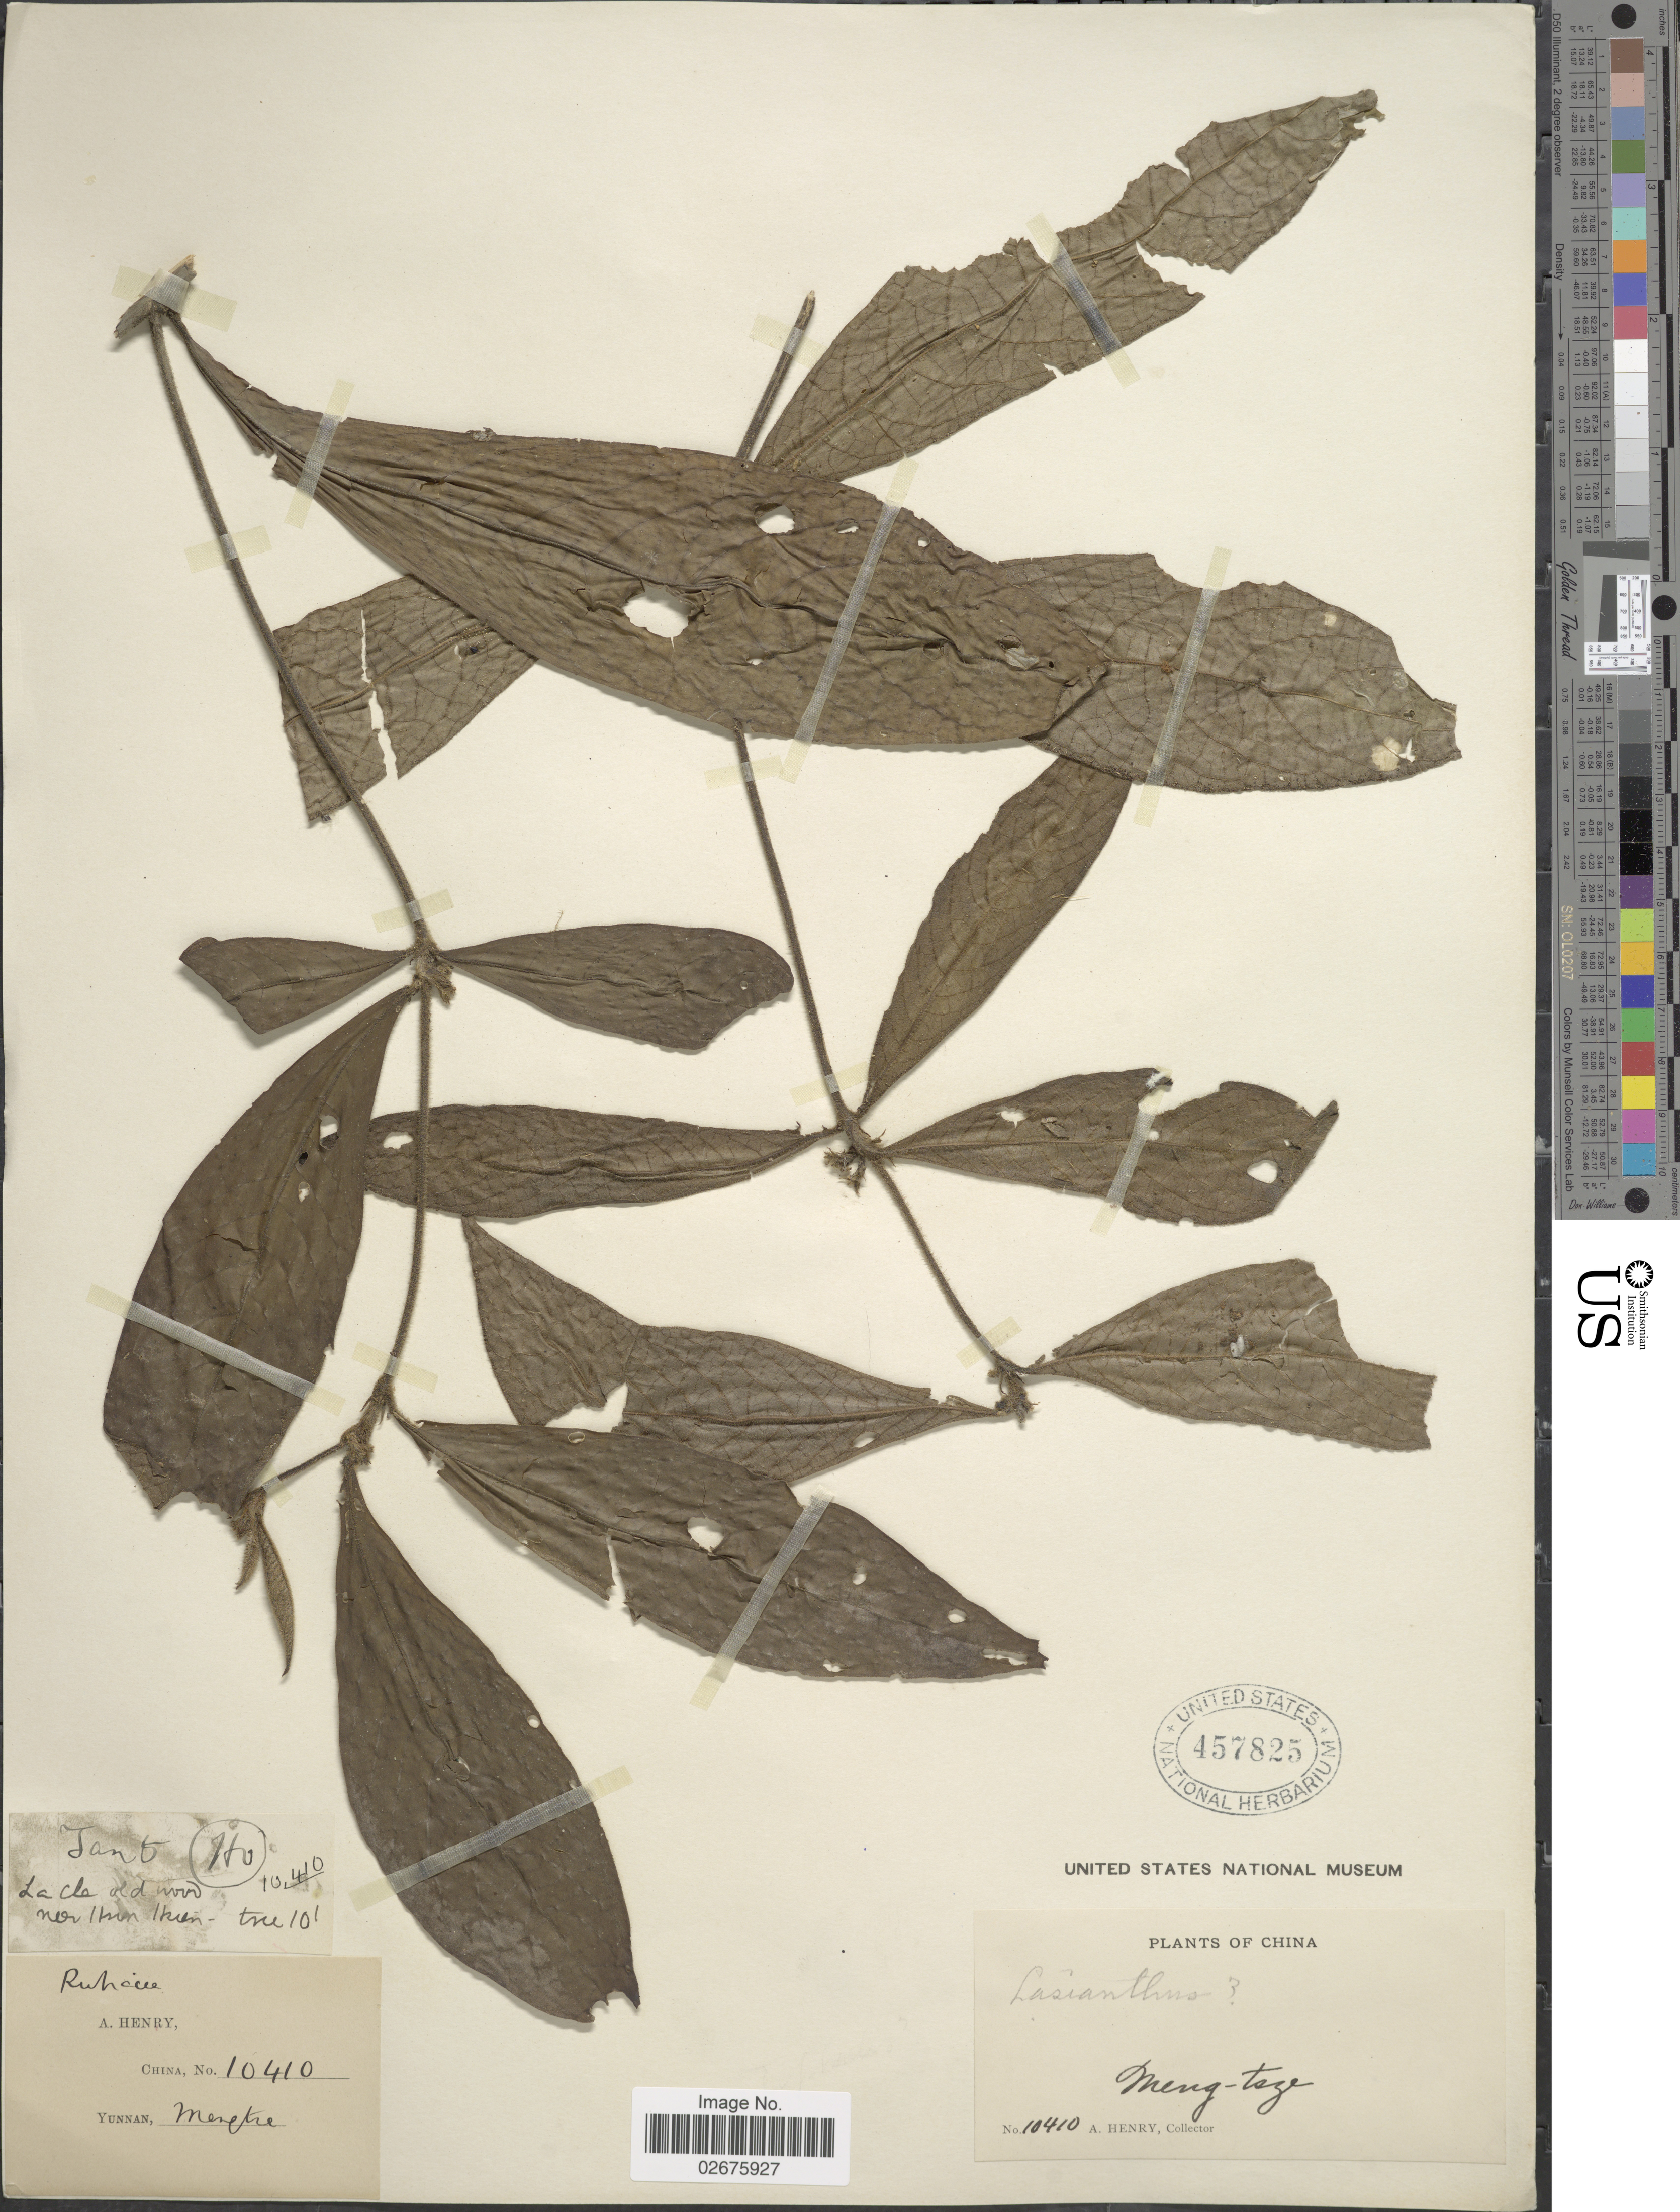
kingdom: Plantae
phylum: Tracheophyta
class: Magnoliopsida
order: Gentianales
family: Rubiaceae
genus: Lasianthus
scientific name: Lasianthus sp.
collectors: A. Henry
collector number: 10410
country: China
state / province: Yunnan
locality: Meng-tsze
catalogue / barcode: US 457825